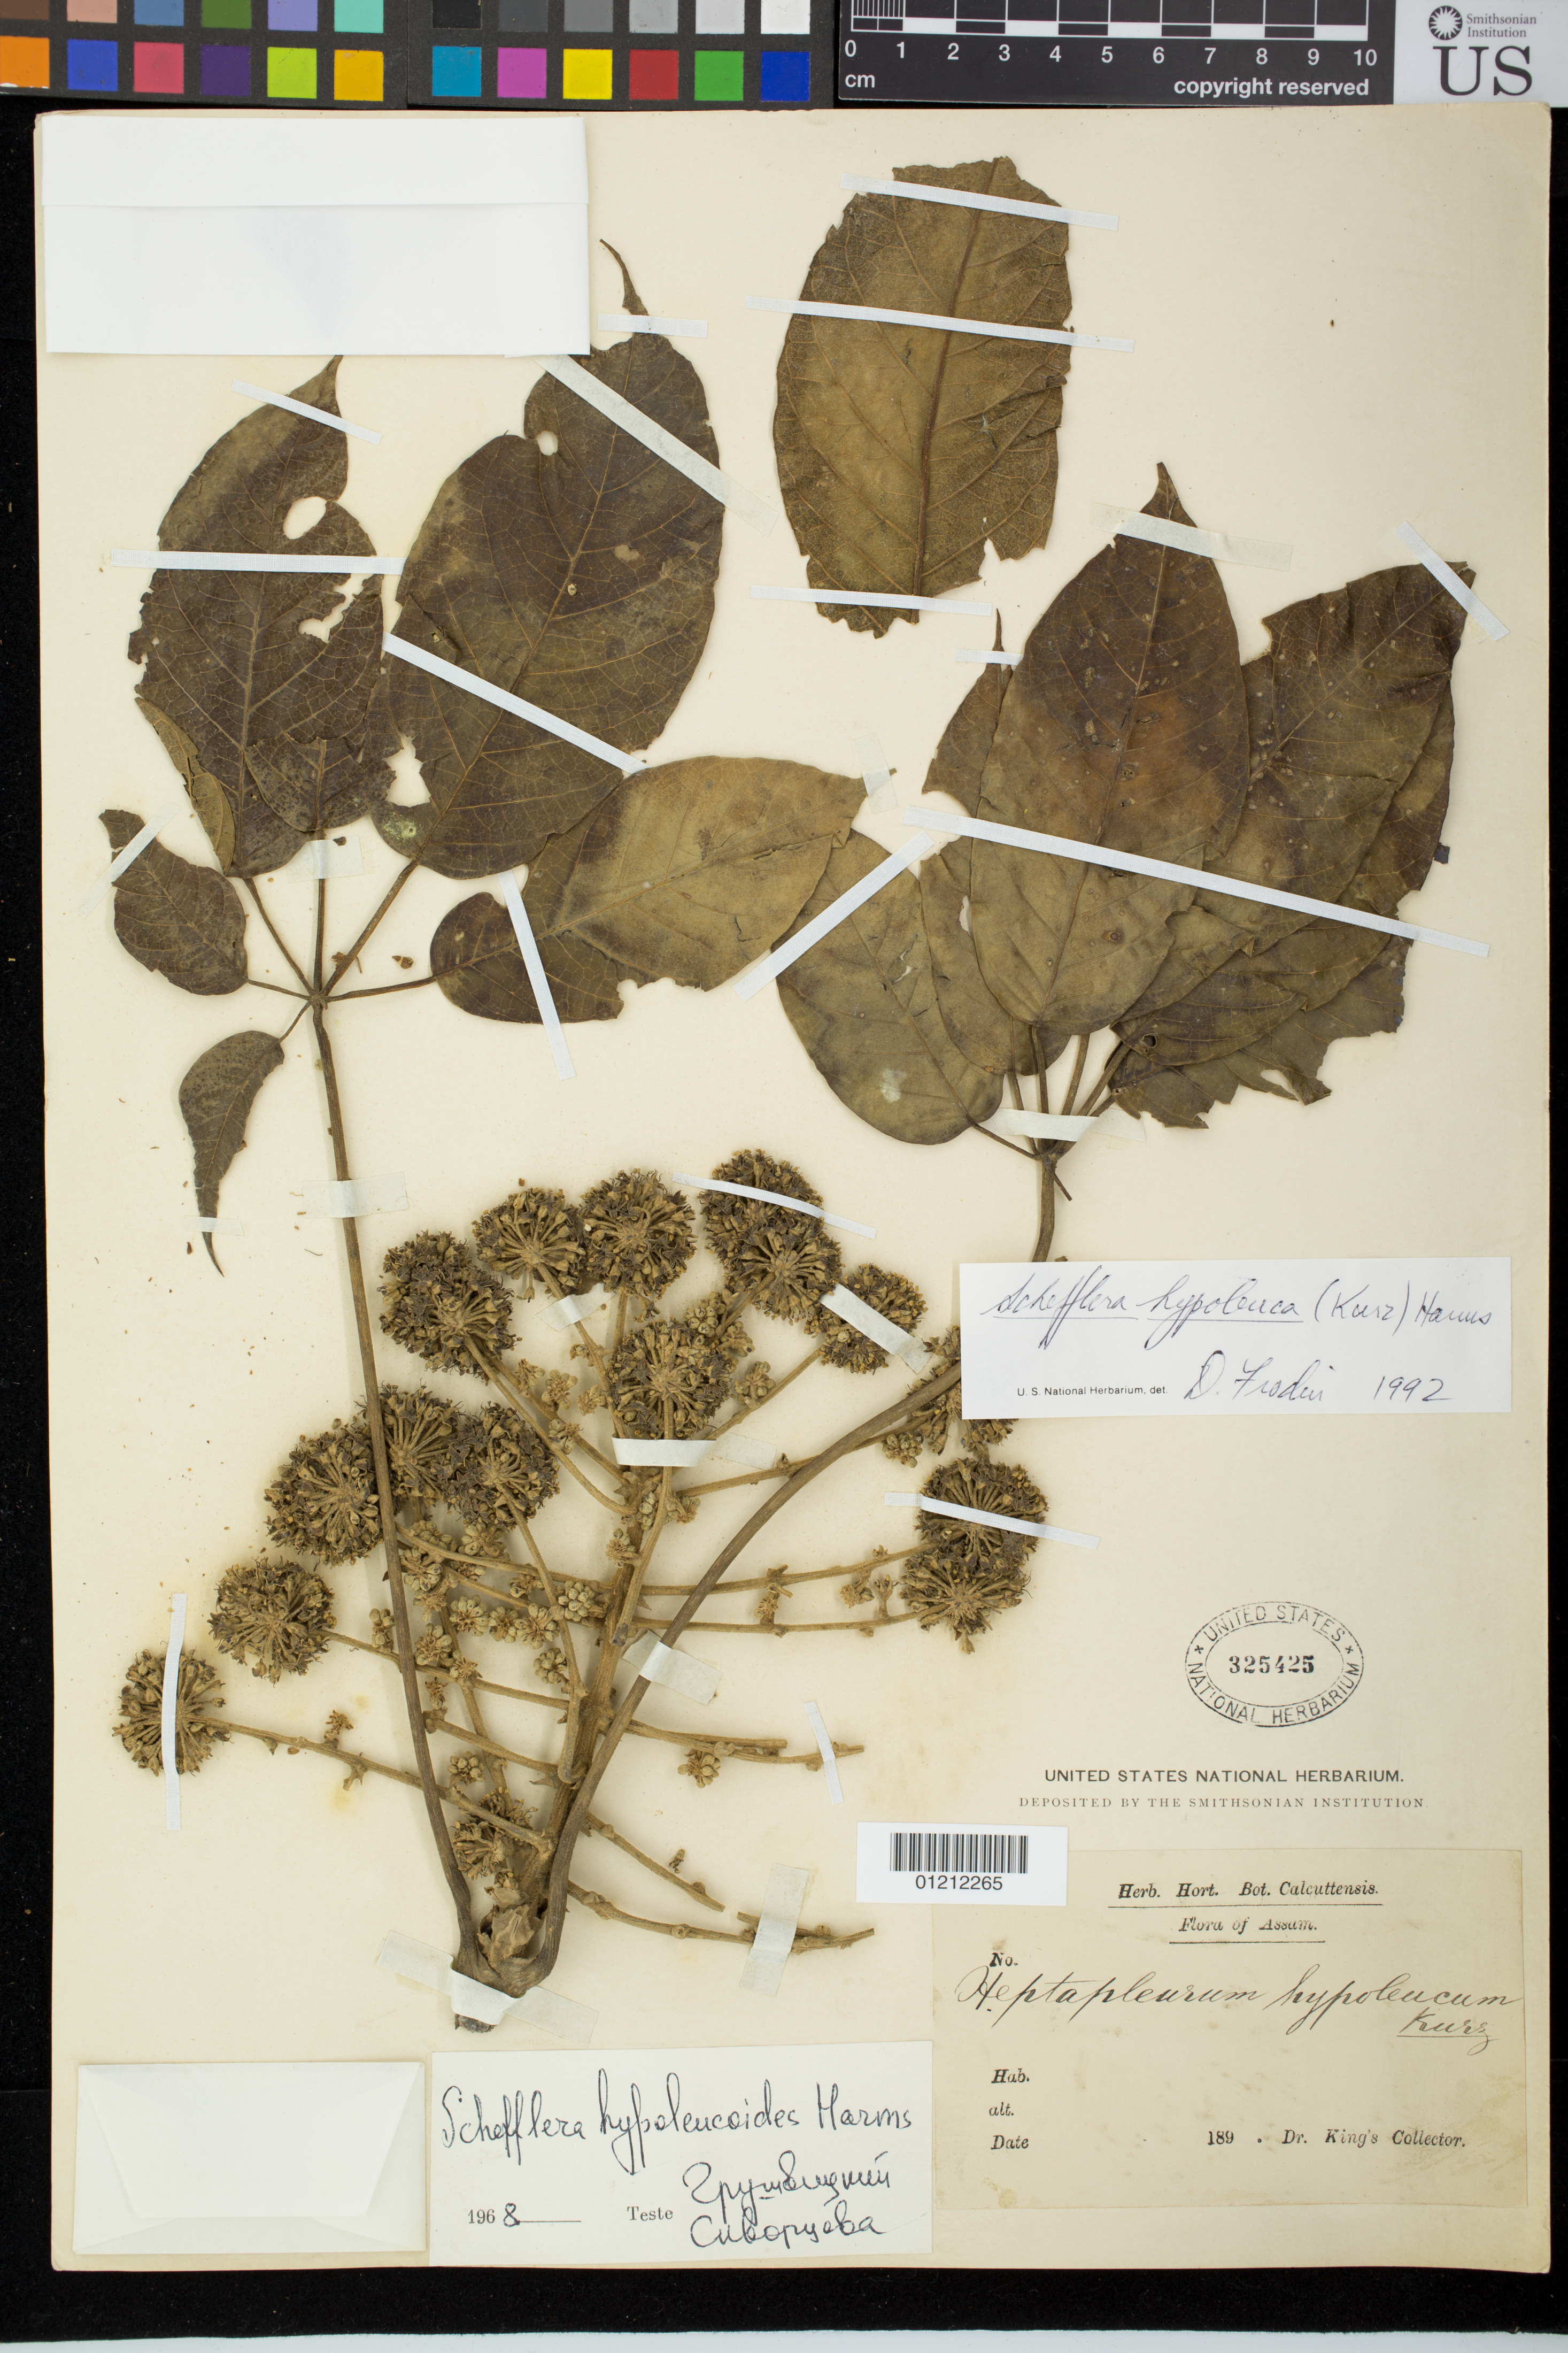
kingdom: Plantae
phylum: Tracheophyta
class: Magnoliopsida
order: Apiales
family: Araliaceae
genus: Schefflera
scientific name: Schefflera hypoleuca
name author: (Kurz) Harms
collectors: G. King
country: India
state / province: Assam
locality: Aáam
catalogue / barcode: US 325425